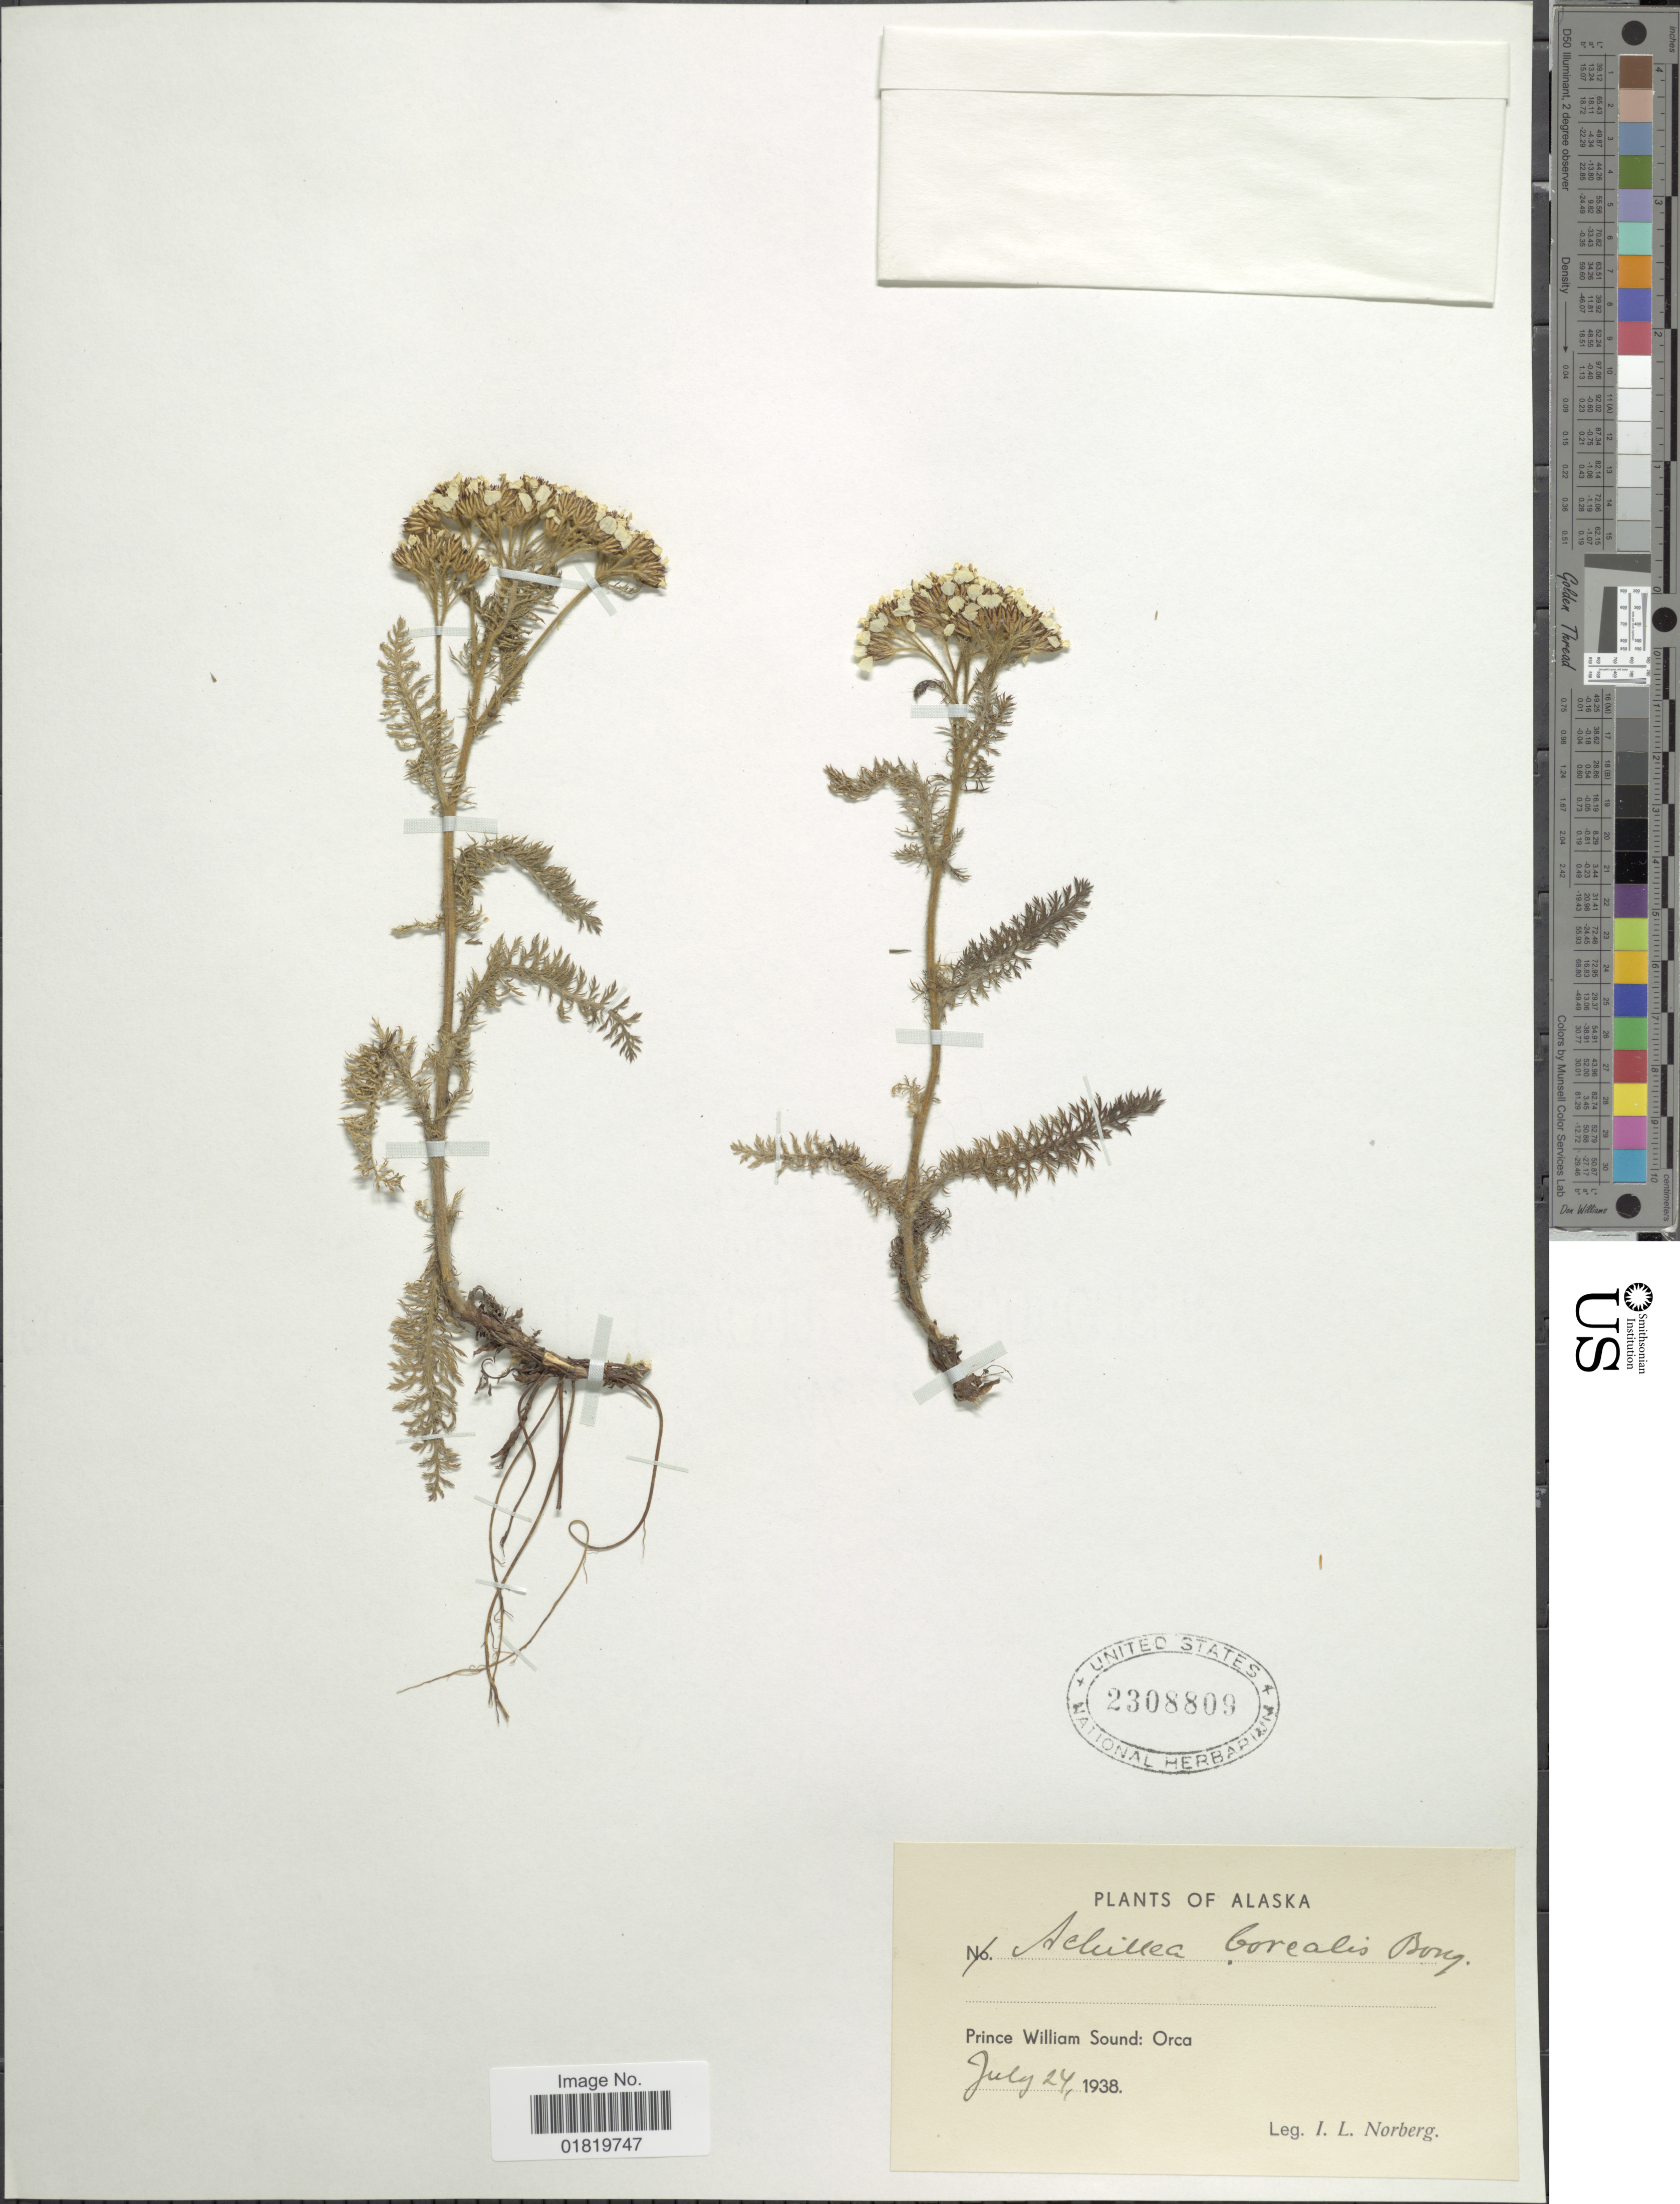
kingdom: Plantae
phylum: Tracheophyta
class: Magnoliopsida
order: Asterales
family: Asteraceae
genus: Achillea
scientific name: Achillea borealis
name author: Bong.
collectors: I. Norberg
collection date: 1938-07-24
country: United States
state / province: Alaska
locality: Prince William Sound: Orca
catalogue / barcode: US 2308809